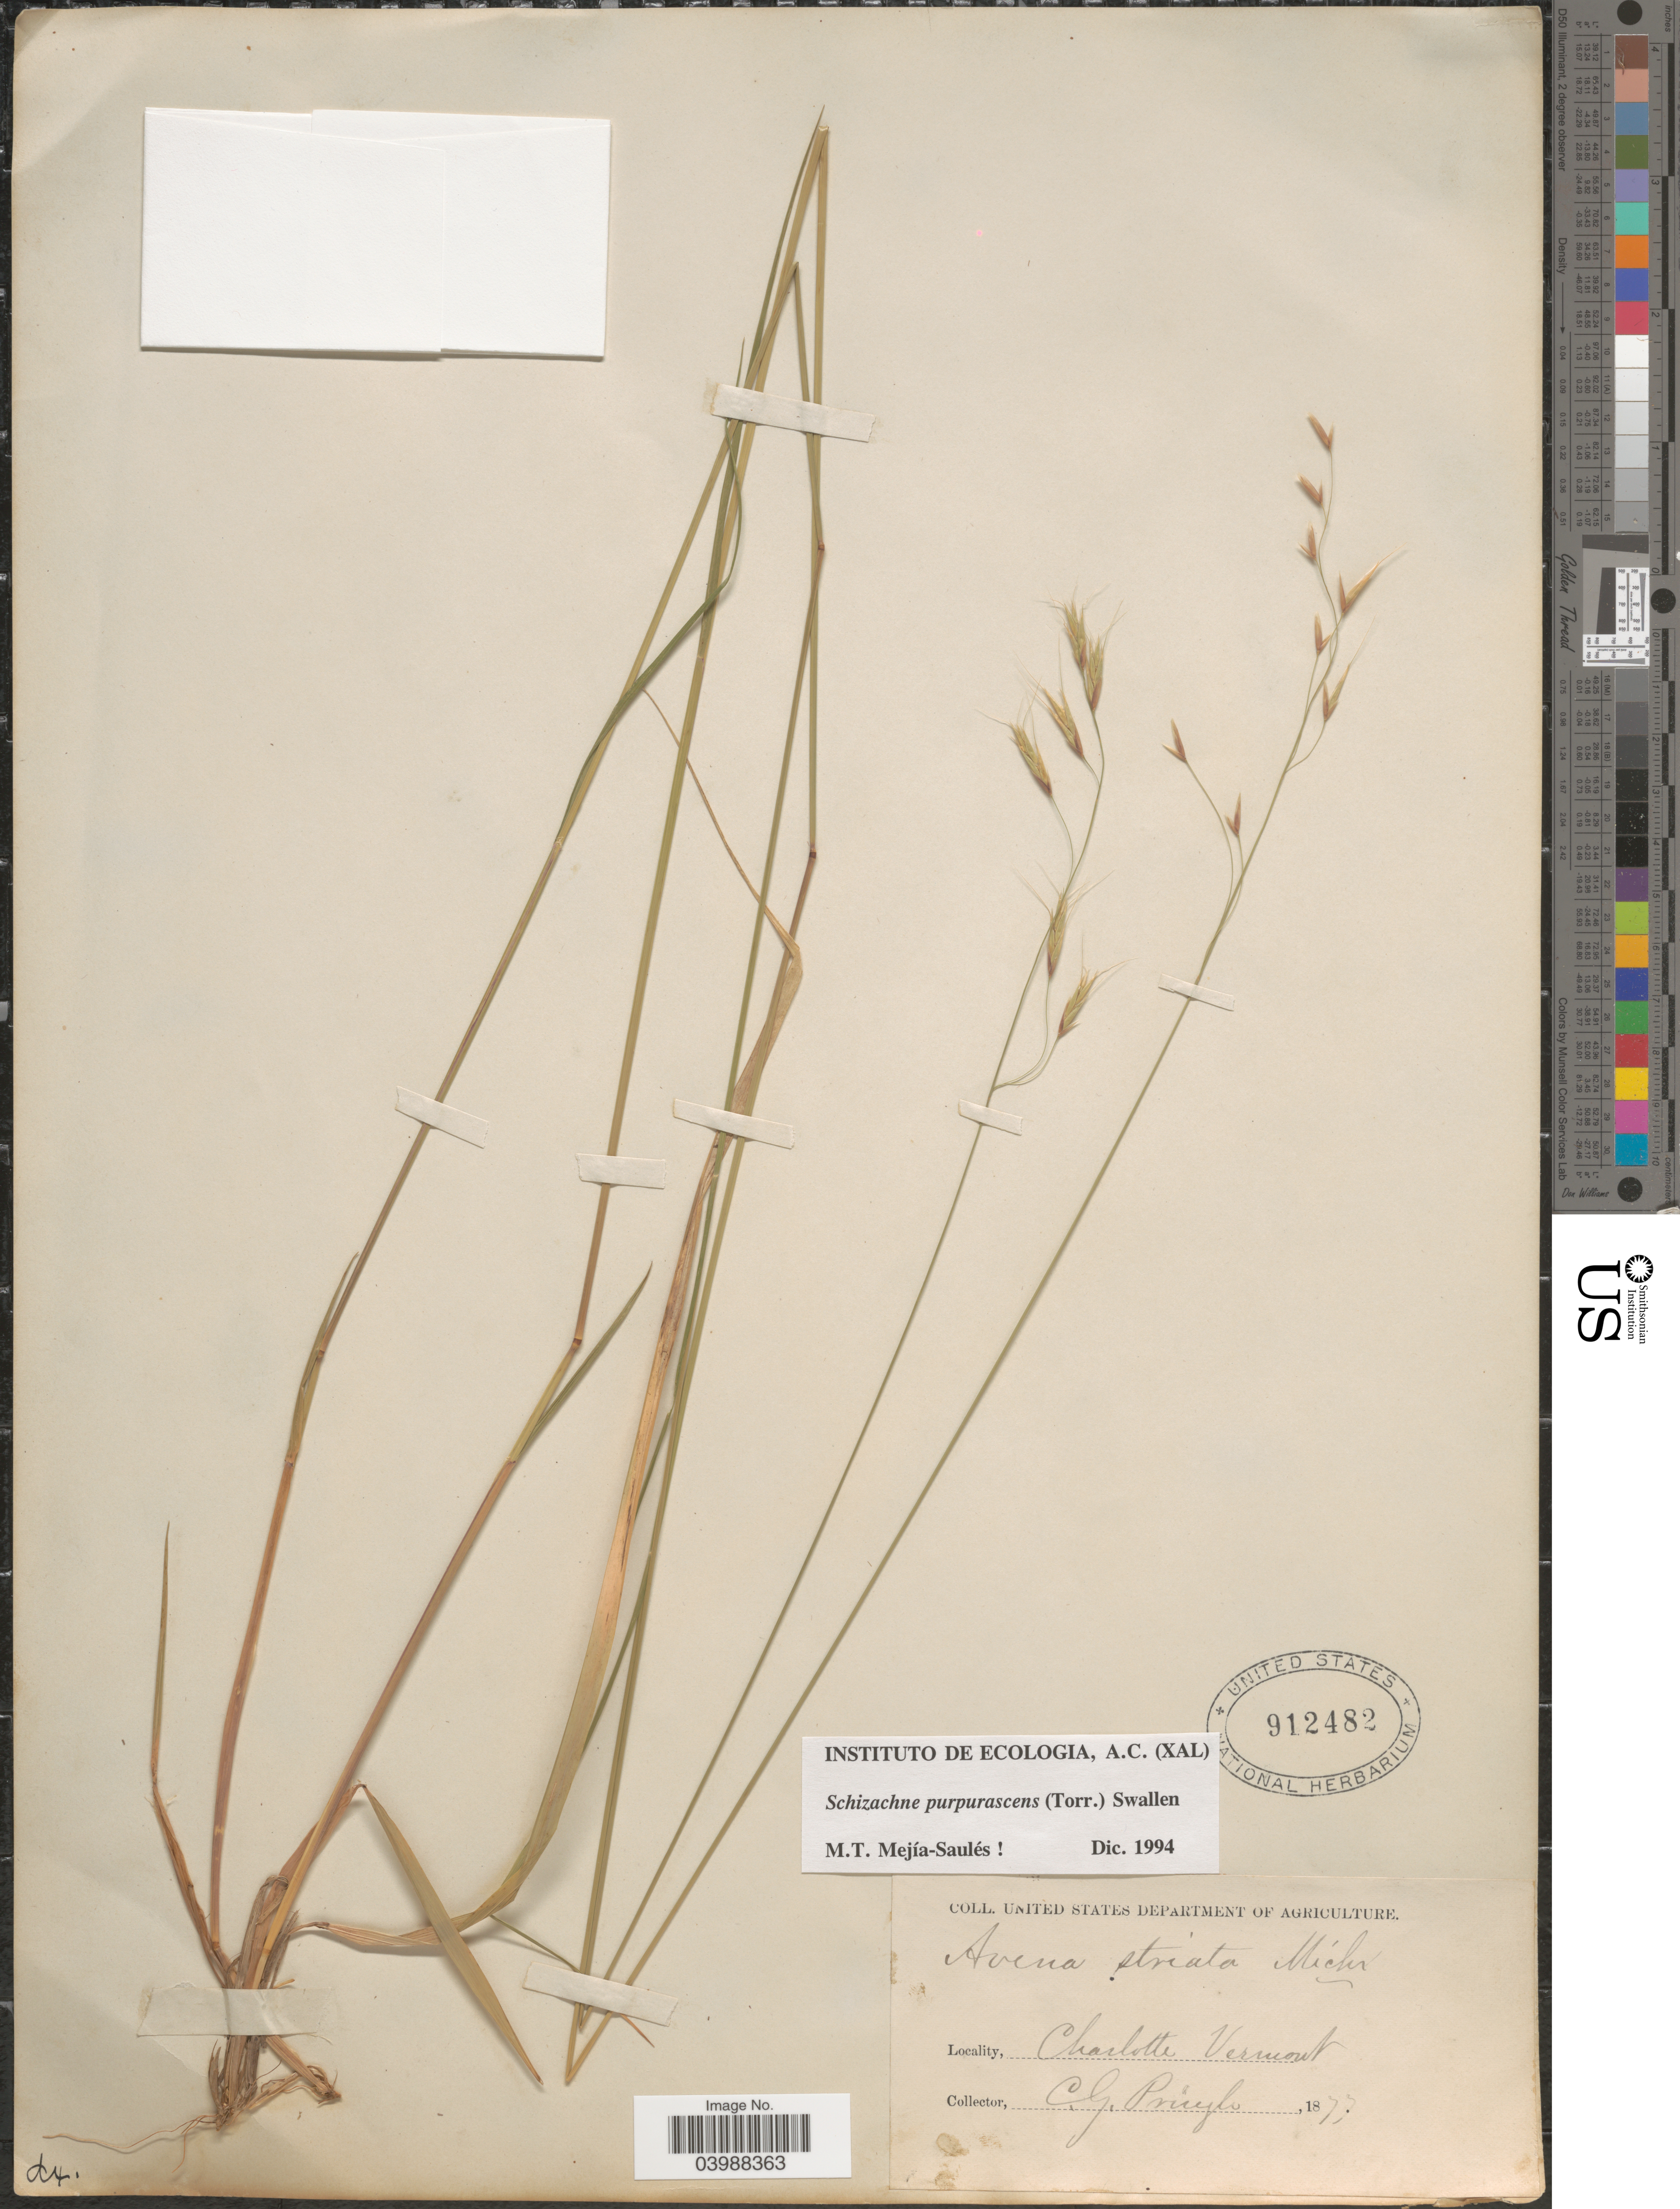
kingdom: Plantae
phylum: Tracheophyta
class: Liliopsida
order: Poales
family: Poaceae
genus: Schizachne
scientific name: Schizachne purpurascens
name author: (Torr.) Swallen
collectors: C. G. Pringle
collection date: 1877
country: United States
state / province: Vermont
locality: Charlotte.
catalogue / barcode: US 912482